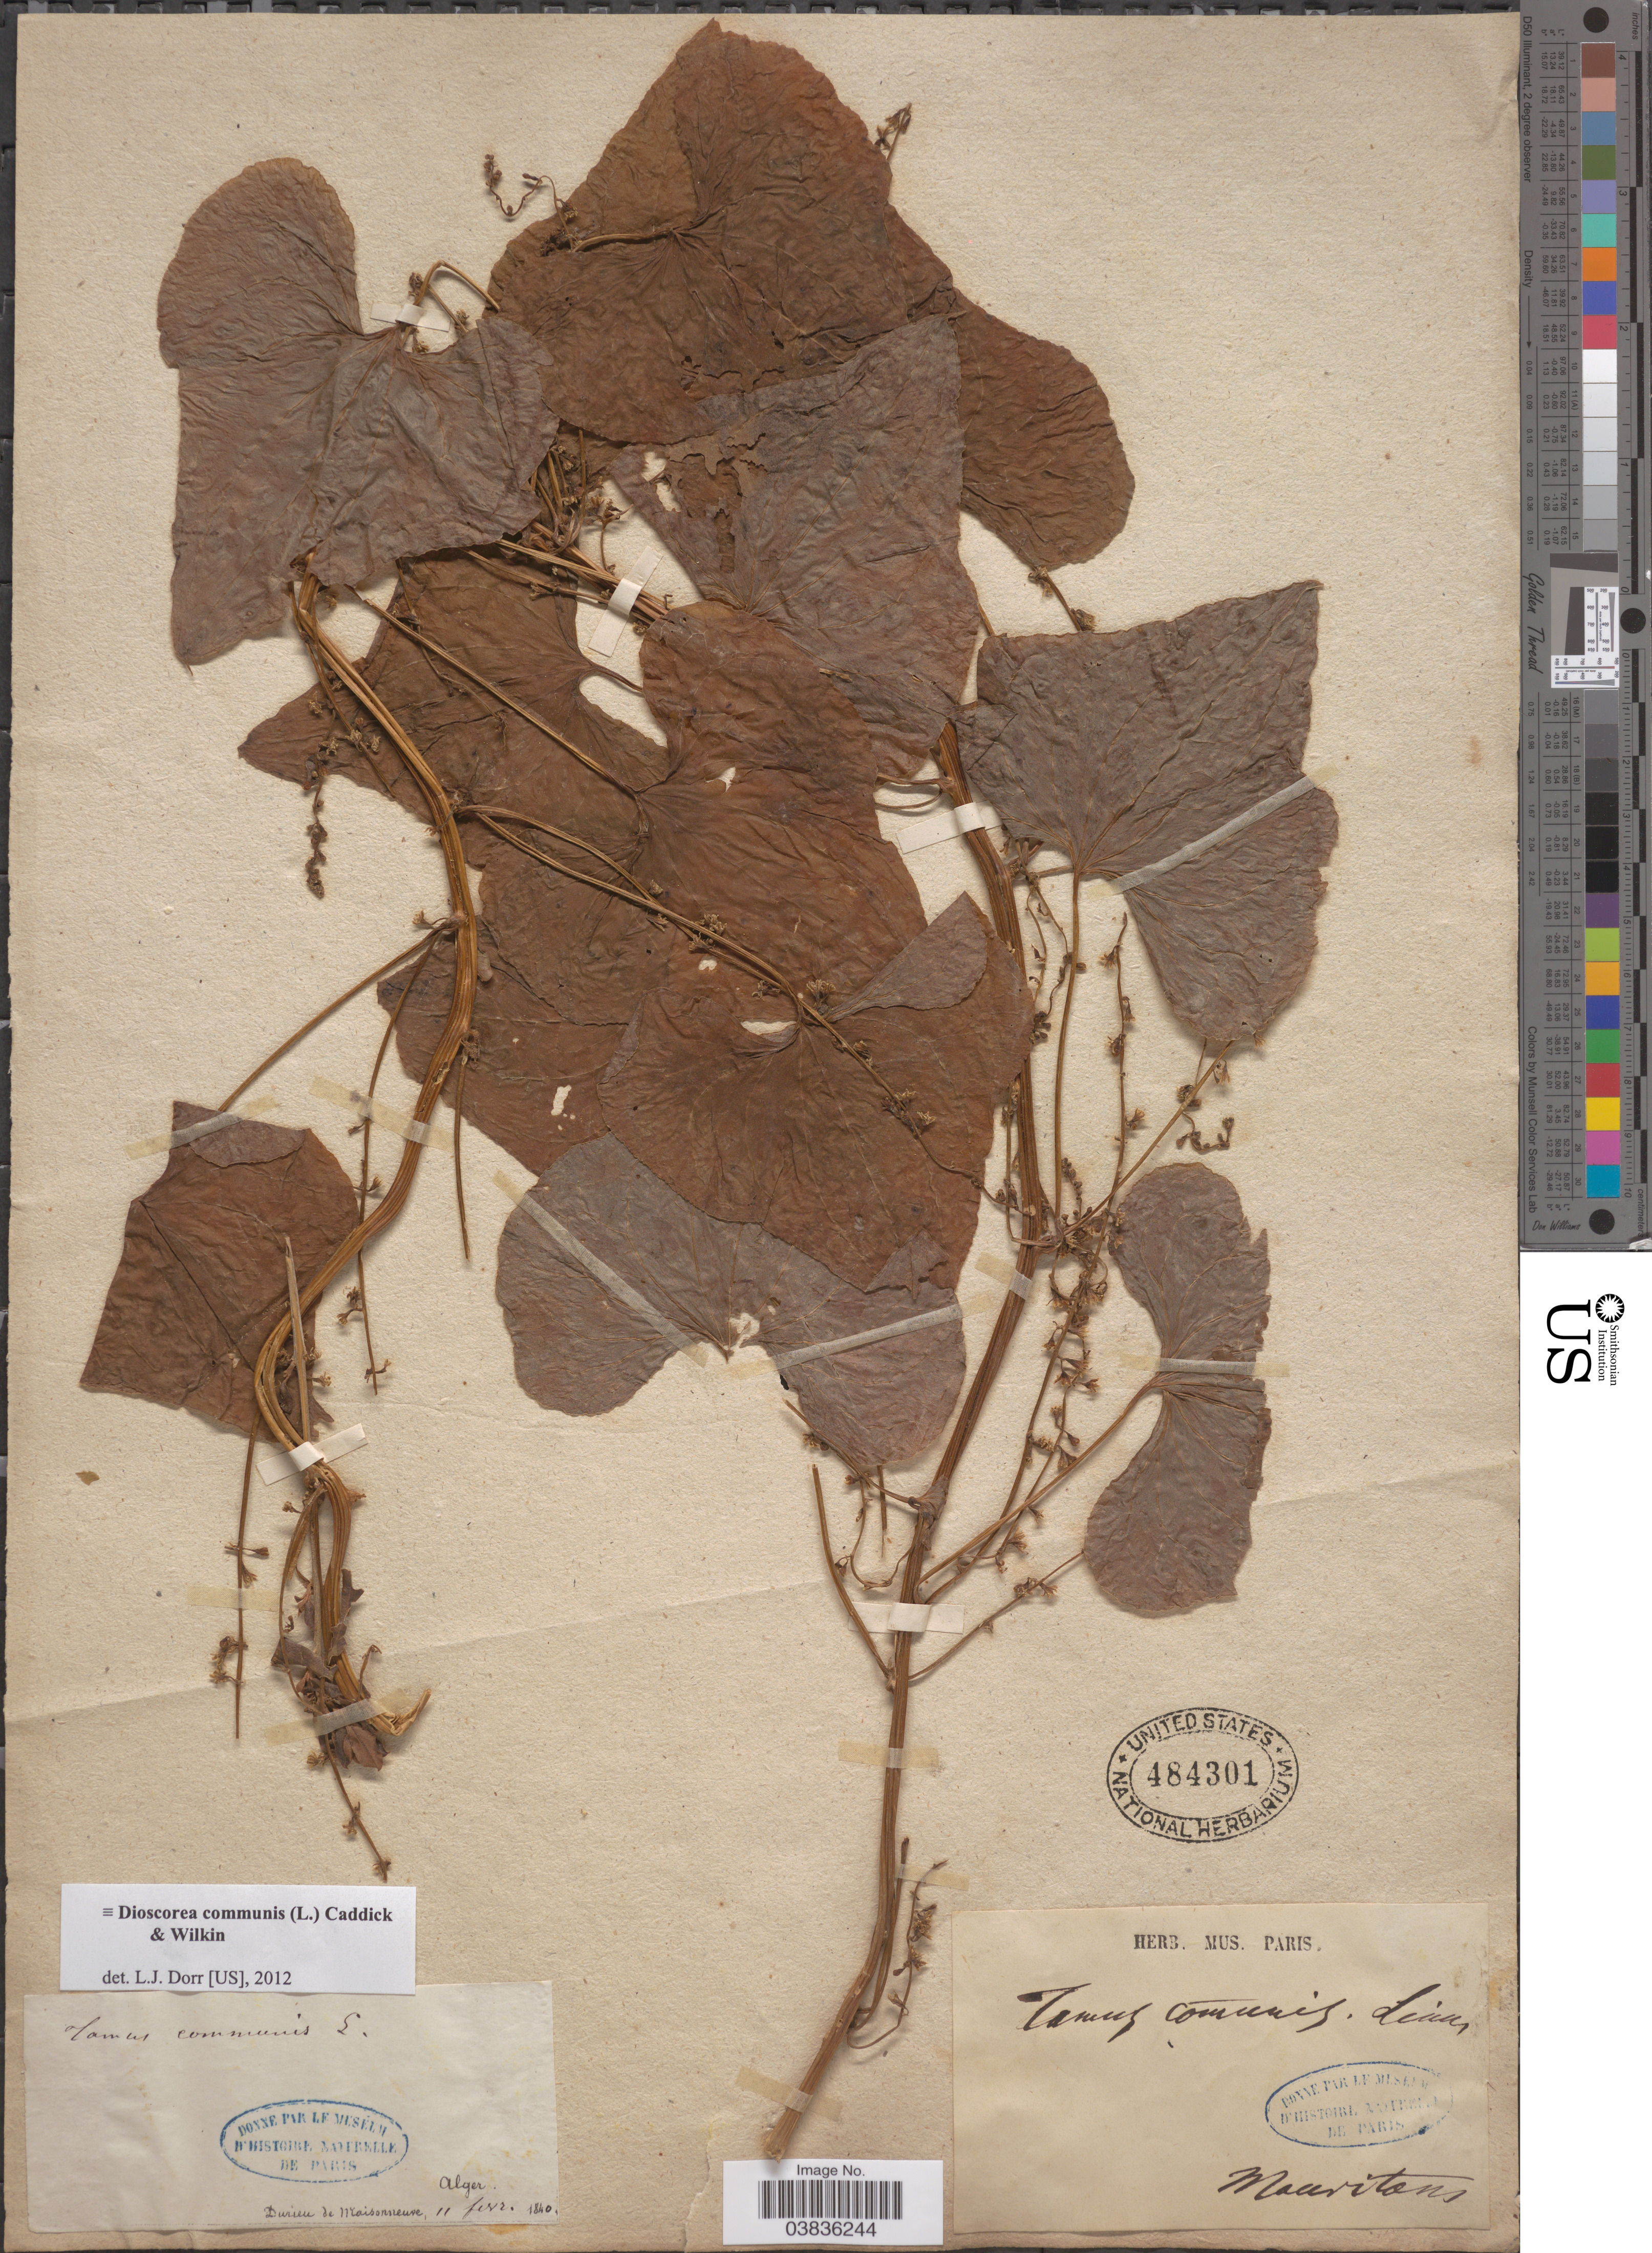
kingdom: Plantae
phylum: Tracheophyta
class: Liliopsida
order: Dioscoreales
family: Dioscoreaceae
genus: Dioscorea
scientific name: Dioscorea communis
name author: (L.) Caddick & Wilkin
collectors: D. De Maisonneuve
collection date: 1840-02-11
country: Algeria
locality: Mauritons.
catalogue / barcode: US 484301